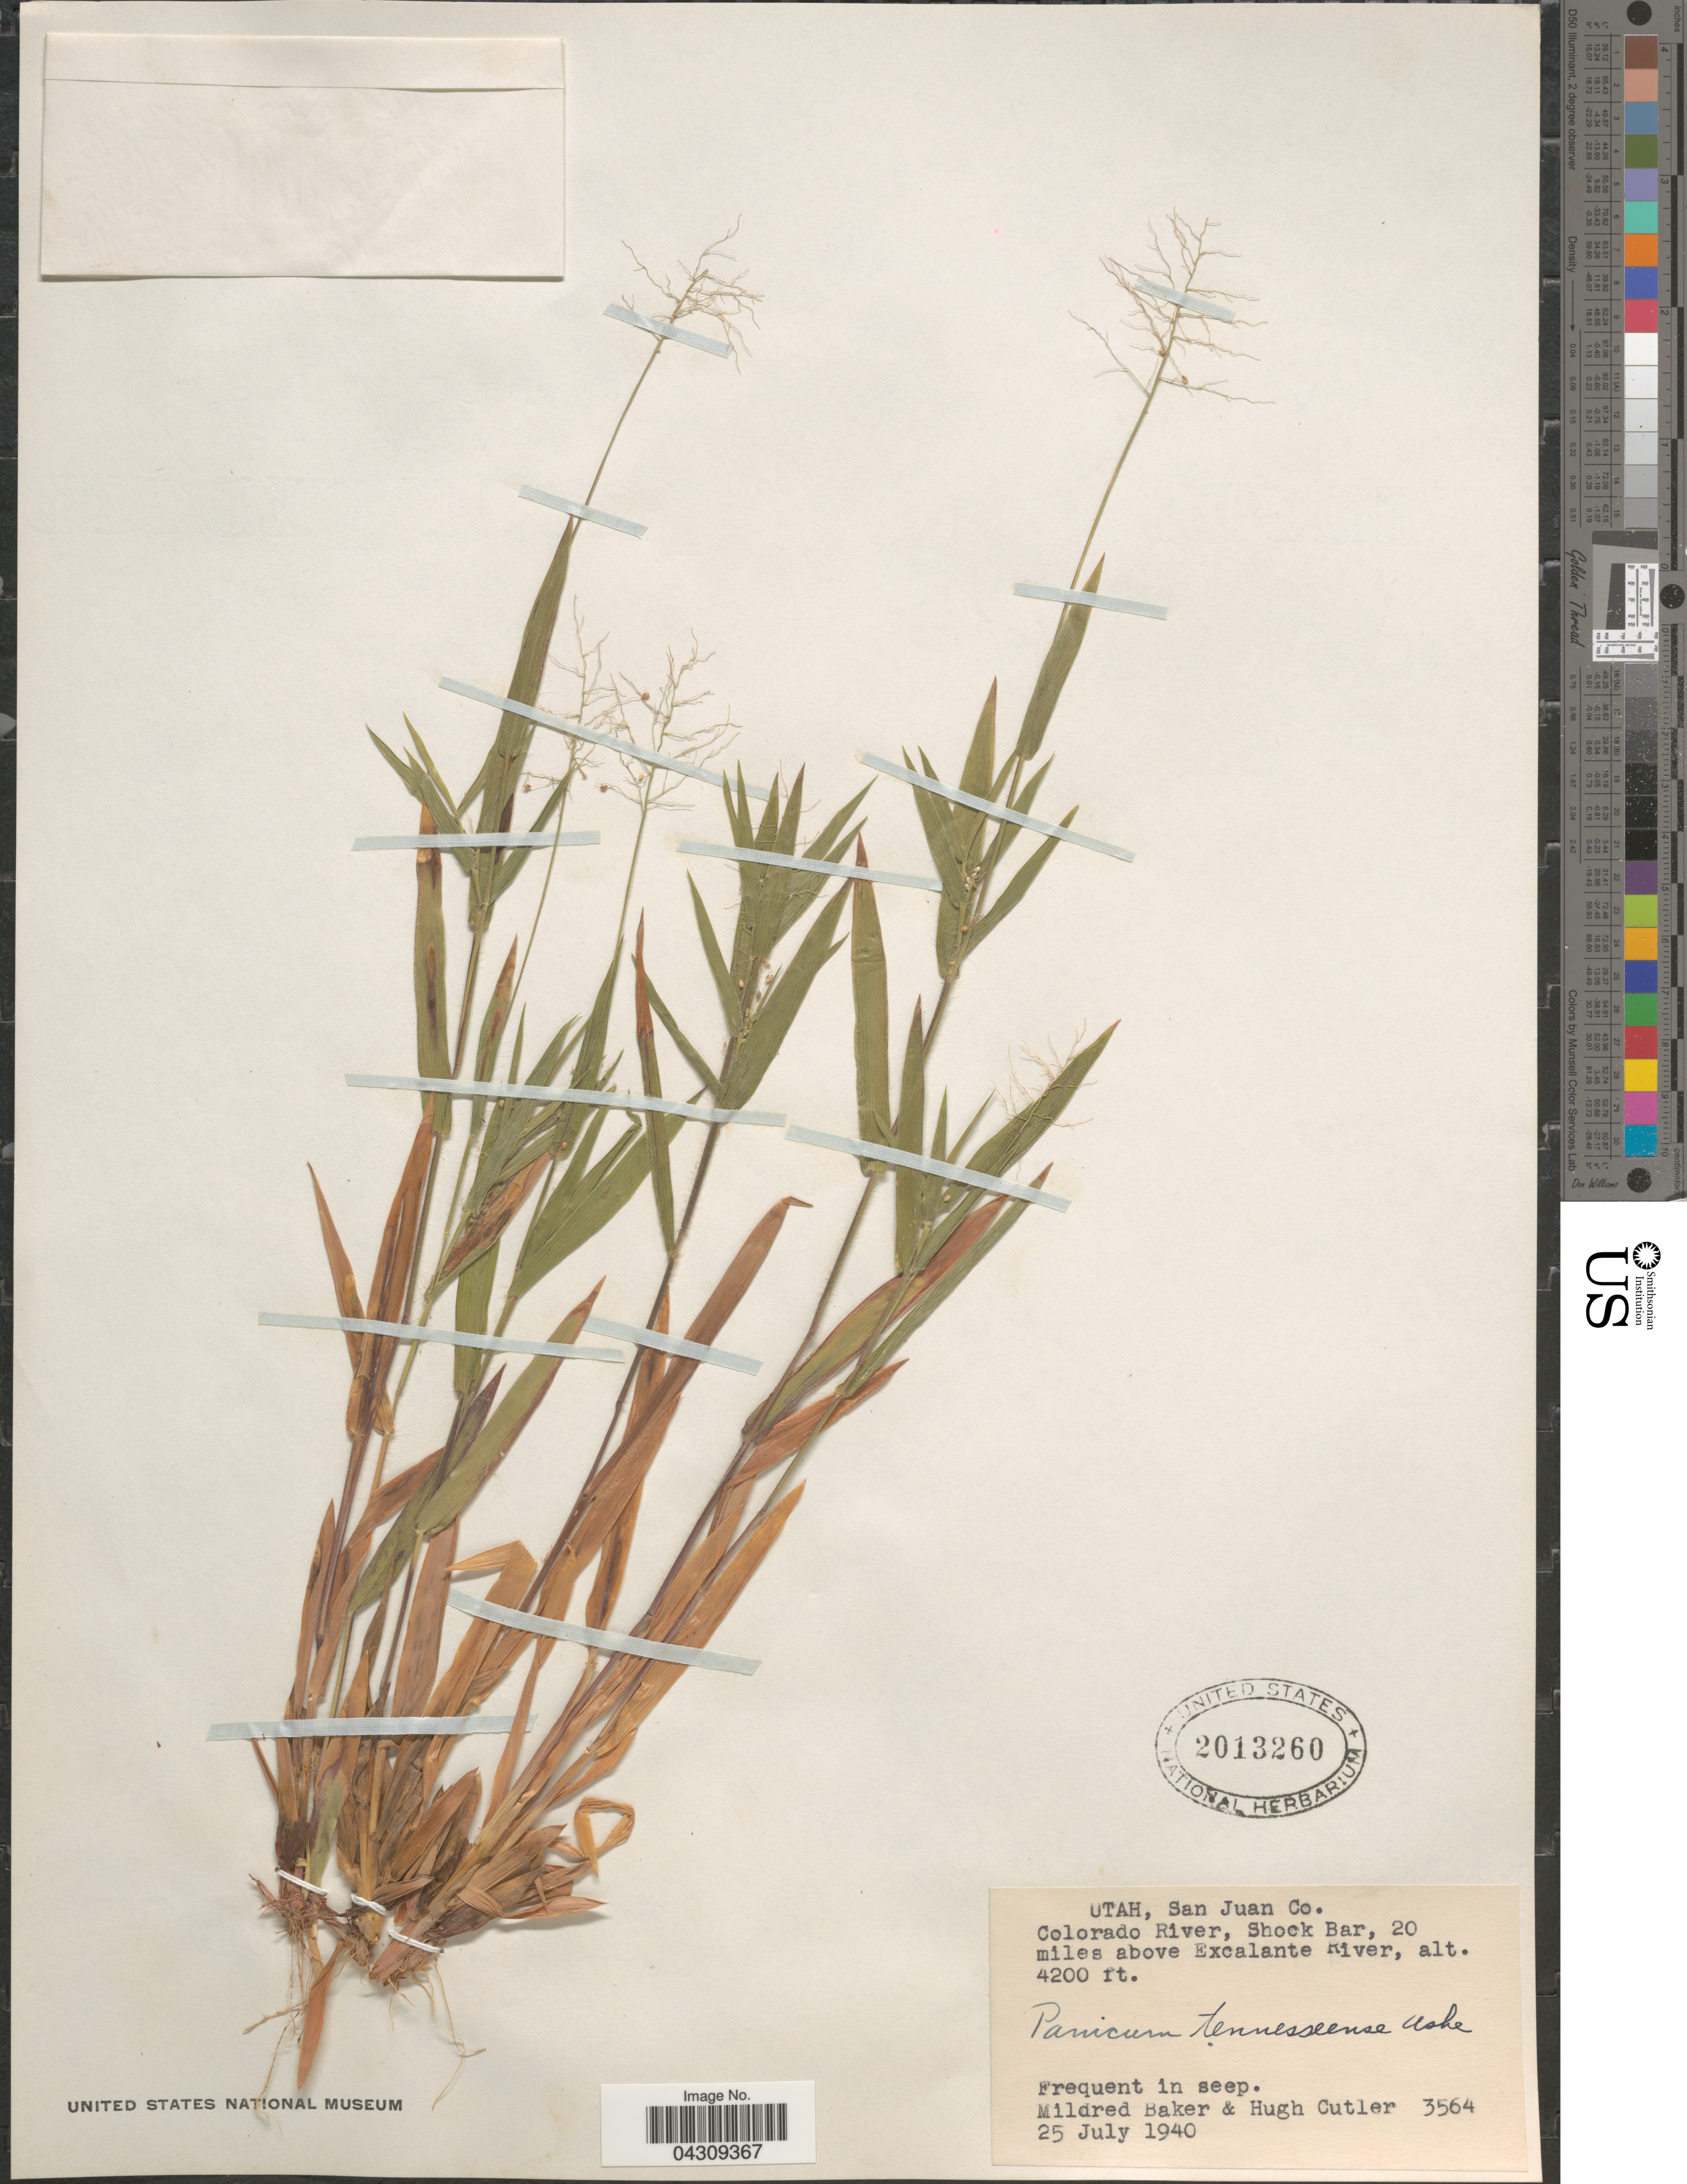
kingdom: Plantae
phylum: Tracheophyta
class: Liliopsida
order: Poales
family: Poaceae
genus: Dichanthelium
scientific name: Dichanthelium acuminatum var. acuminatum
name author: (Sw.) Gould & C.A. Clark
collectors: M. Baker & H. C. Cutler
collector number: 3564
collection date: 1940-07-25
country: United States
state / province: Utah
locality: San Juan Co. Colorado River, Shock Bar, 20 miles above Excalante River. Frequent in seep.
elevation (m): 1280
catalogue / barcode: US 2013260